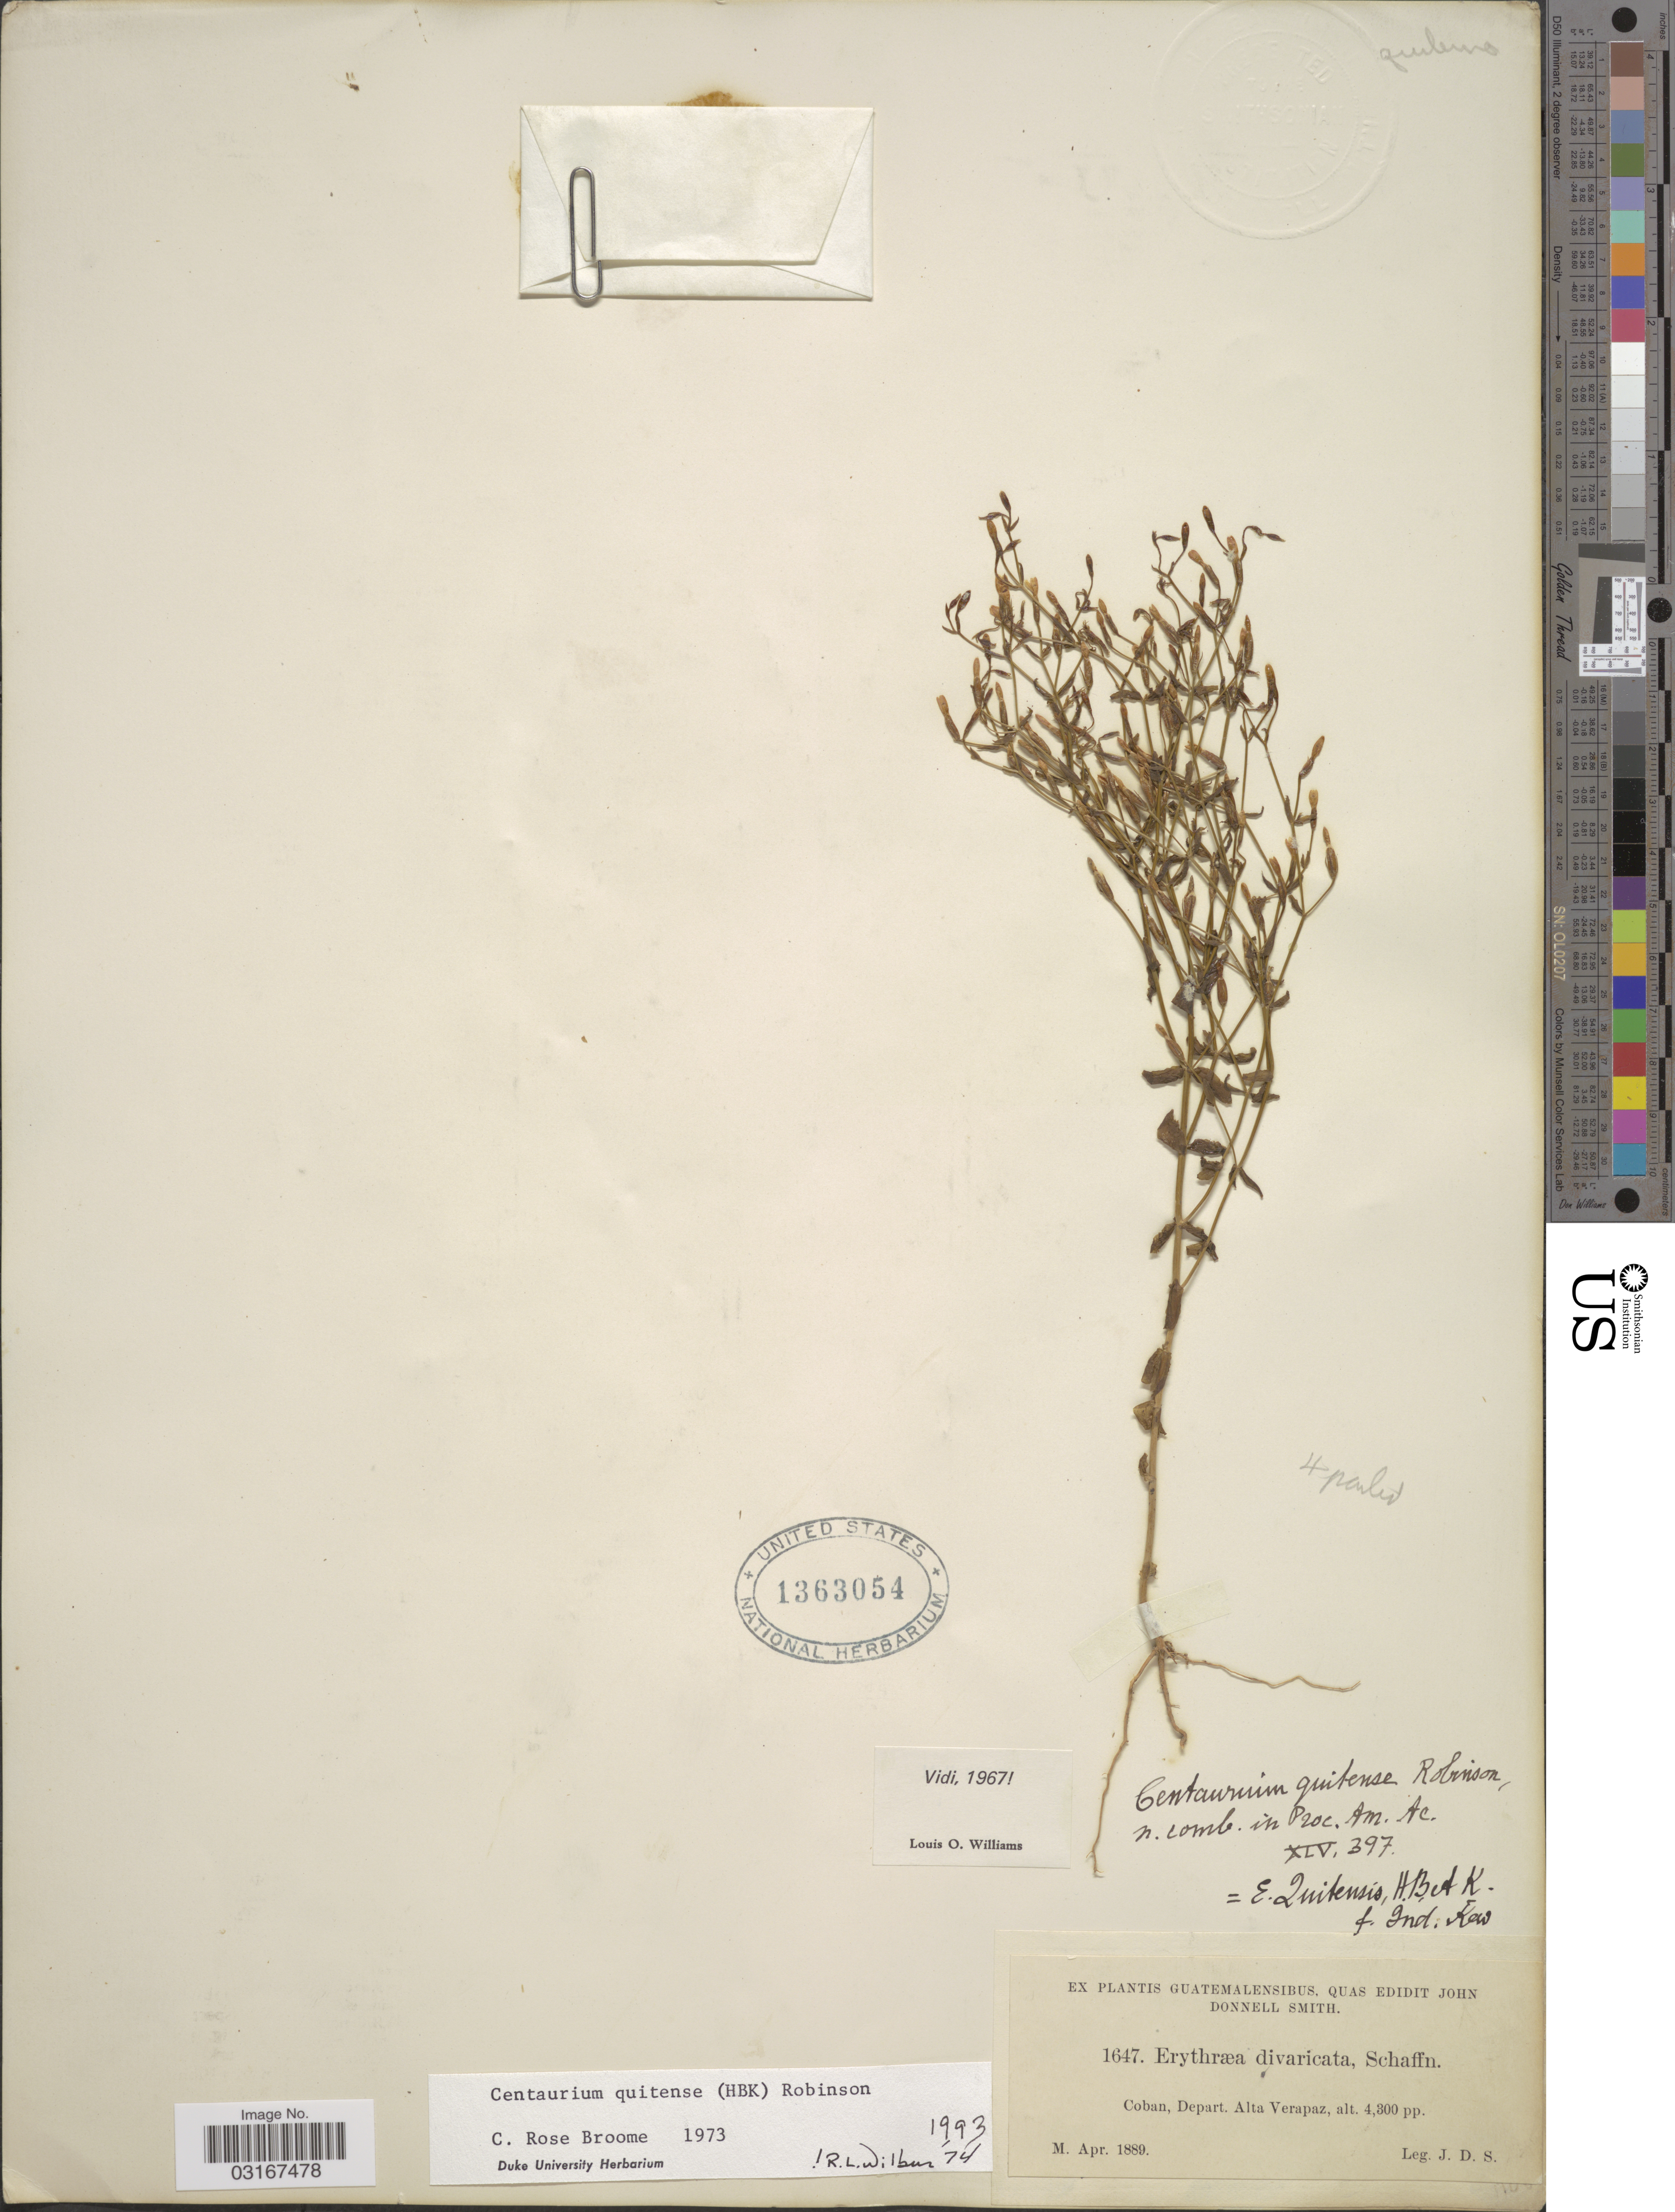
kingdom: Plantae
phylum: Tracheophyta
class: Magnoliopsida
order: Gentianales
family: Gentianaceae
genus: Centaurium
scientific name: Centaurium quitense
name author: (Kunth) B.L. Rob.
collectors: J. Donnell Smith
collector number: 1647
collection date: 1889-04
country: Guatemala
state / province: Alta Verapaz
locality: Coban, Depart. Alta Verapaz.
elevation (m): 1311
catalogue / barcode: US 1363054